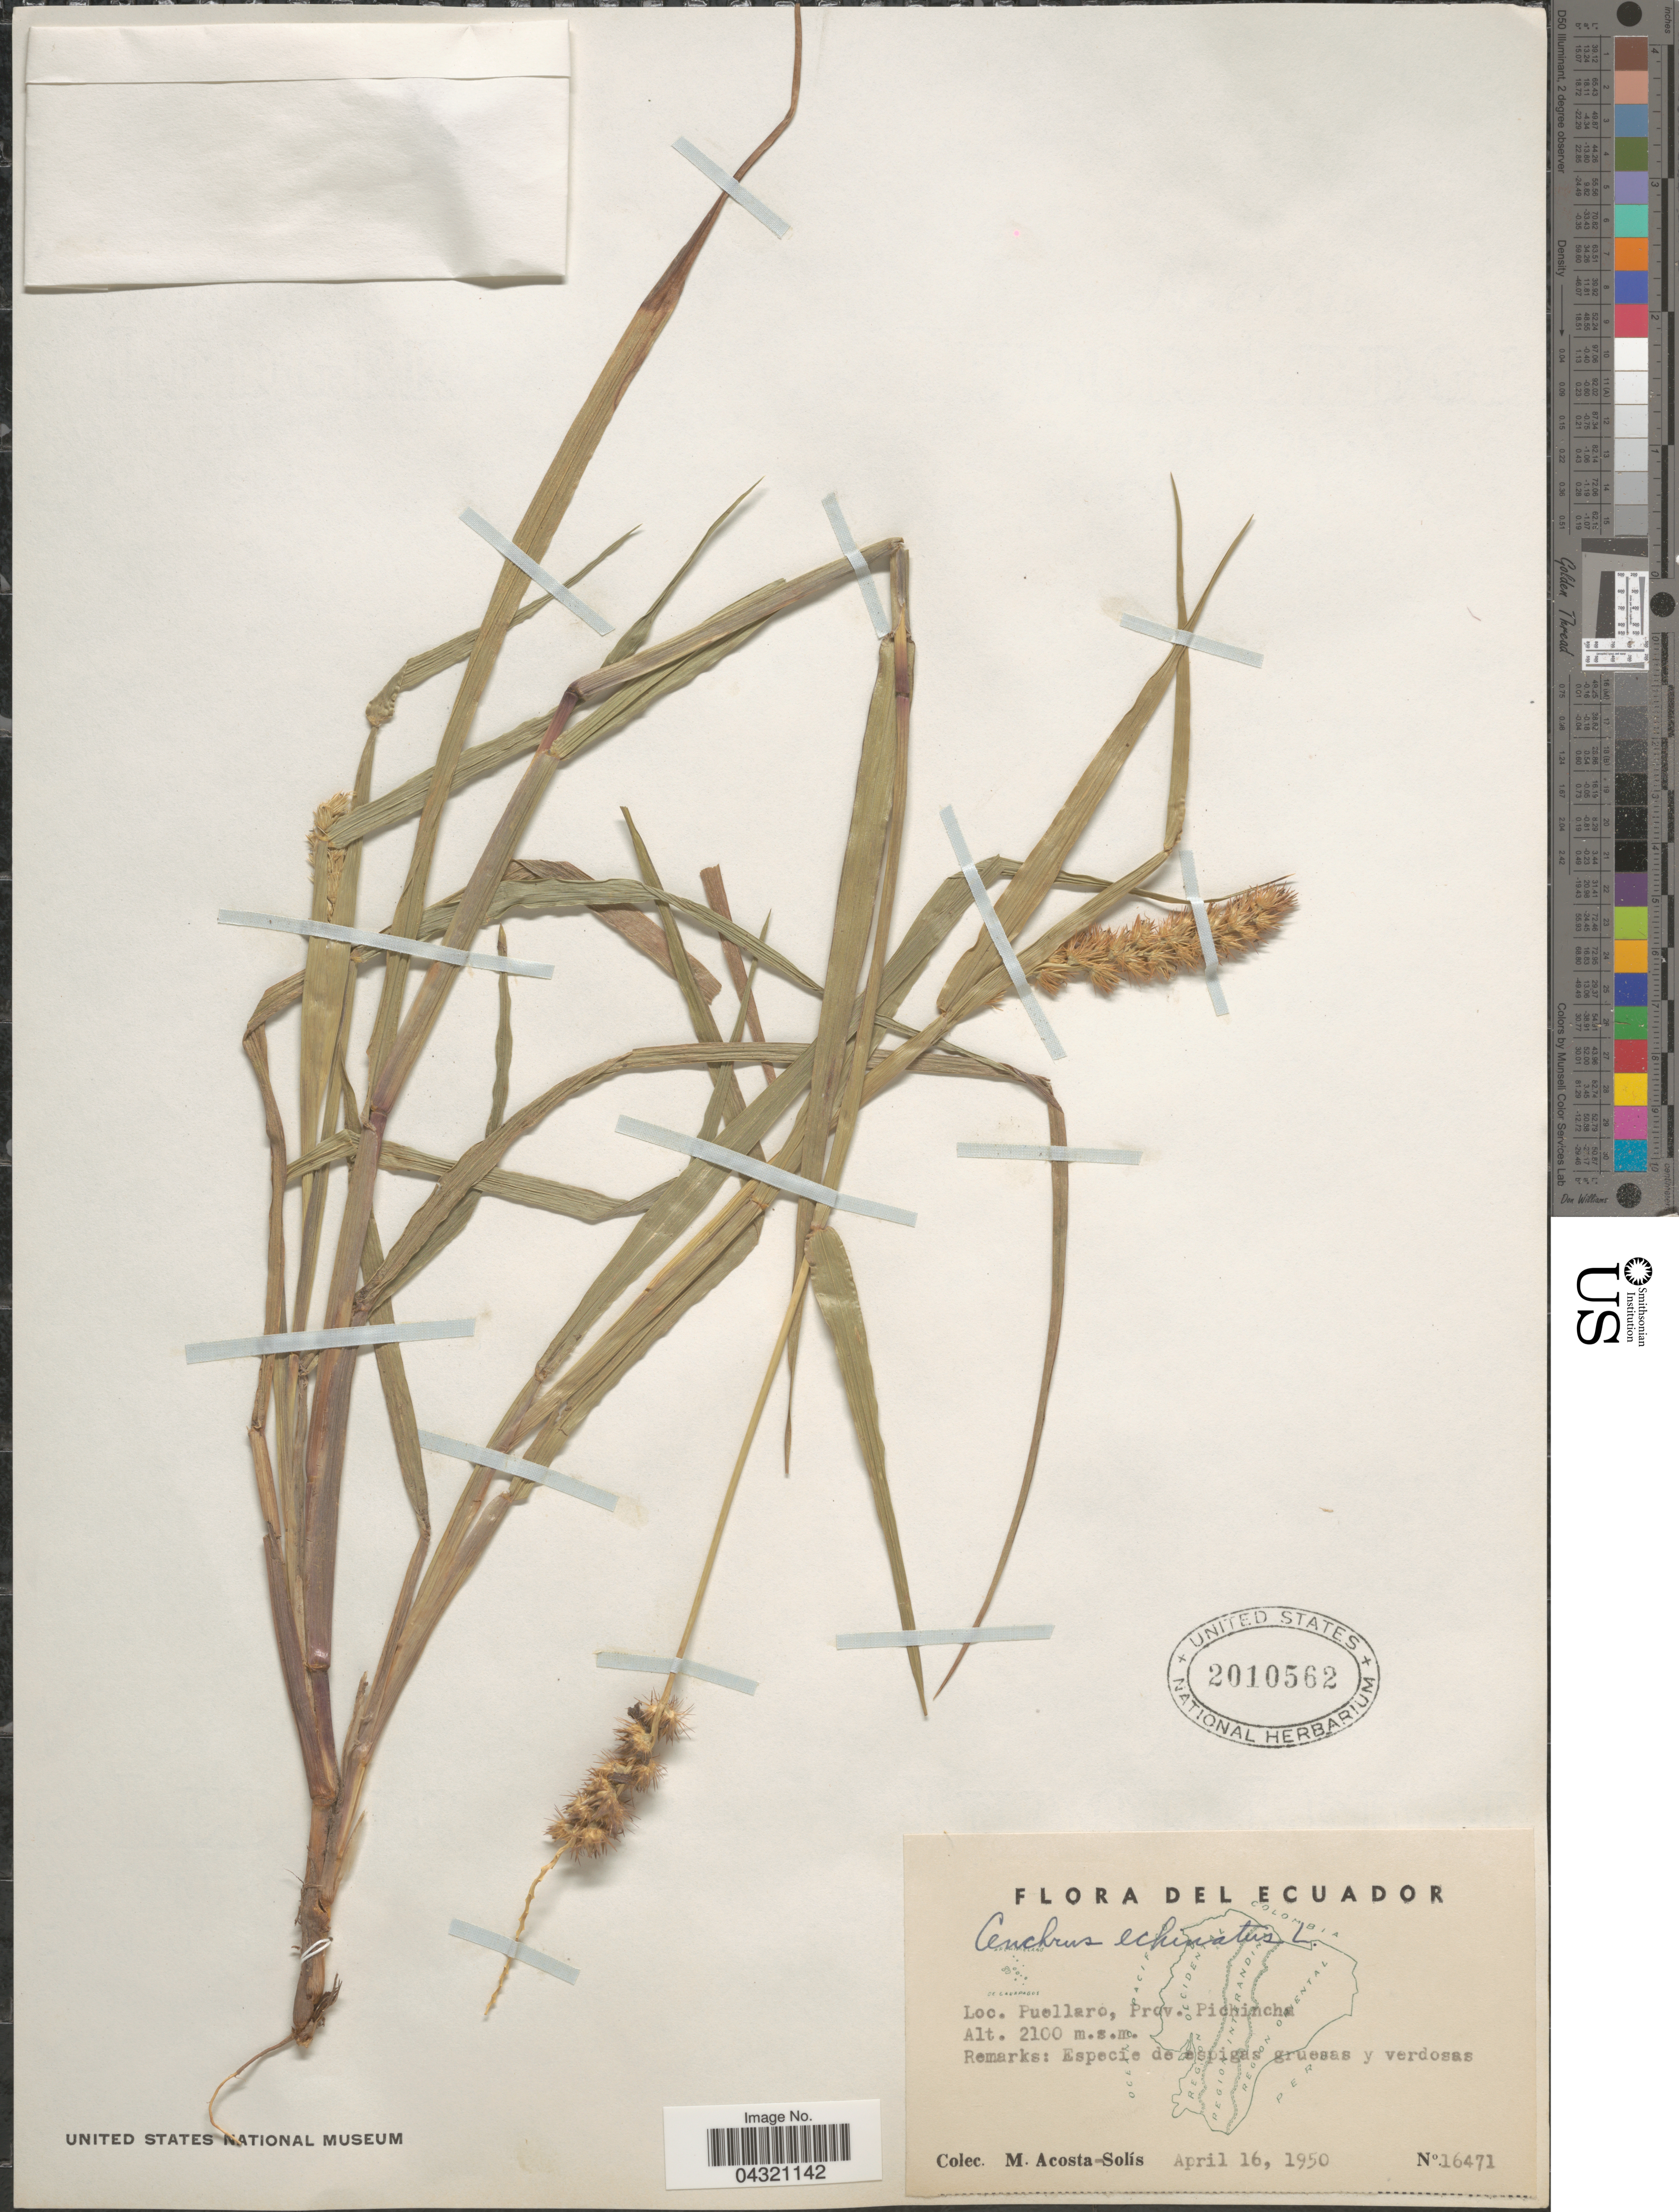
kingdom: Plantae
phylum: Tracheophyta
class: Liliopsida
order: Poales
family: Poaceae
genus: Cenchrus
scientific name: Cenchrus echinatus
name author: L.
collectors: M. Acosta Solis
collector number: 16471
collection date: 1950-04-16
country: Ecuador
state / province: Pichincha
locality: Puellaro.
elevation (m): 2100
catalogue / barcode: US 2010562